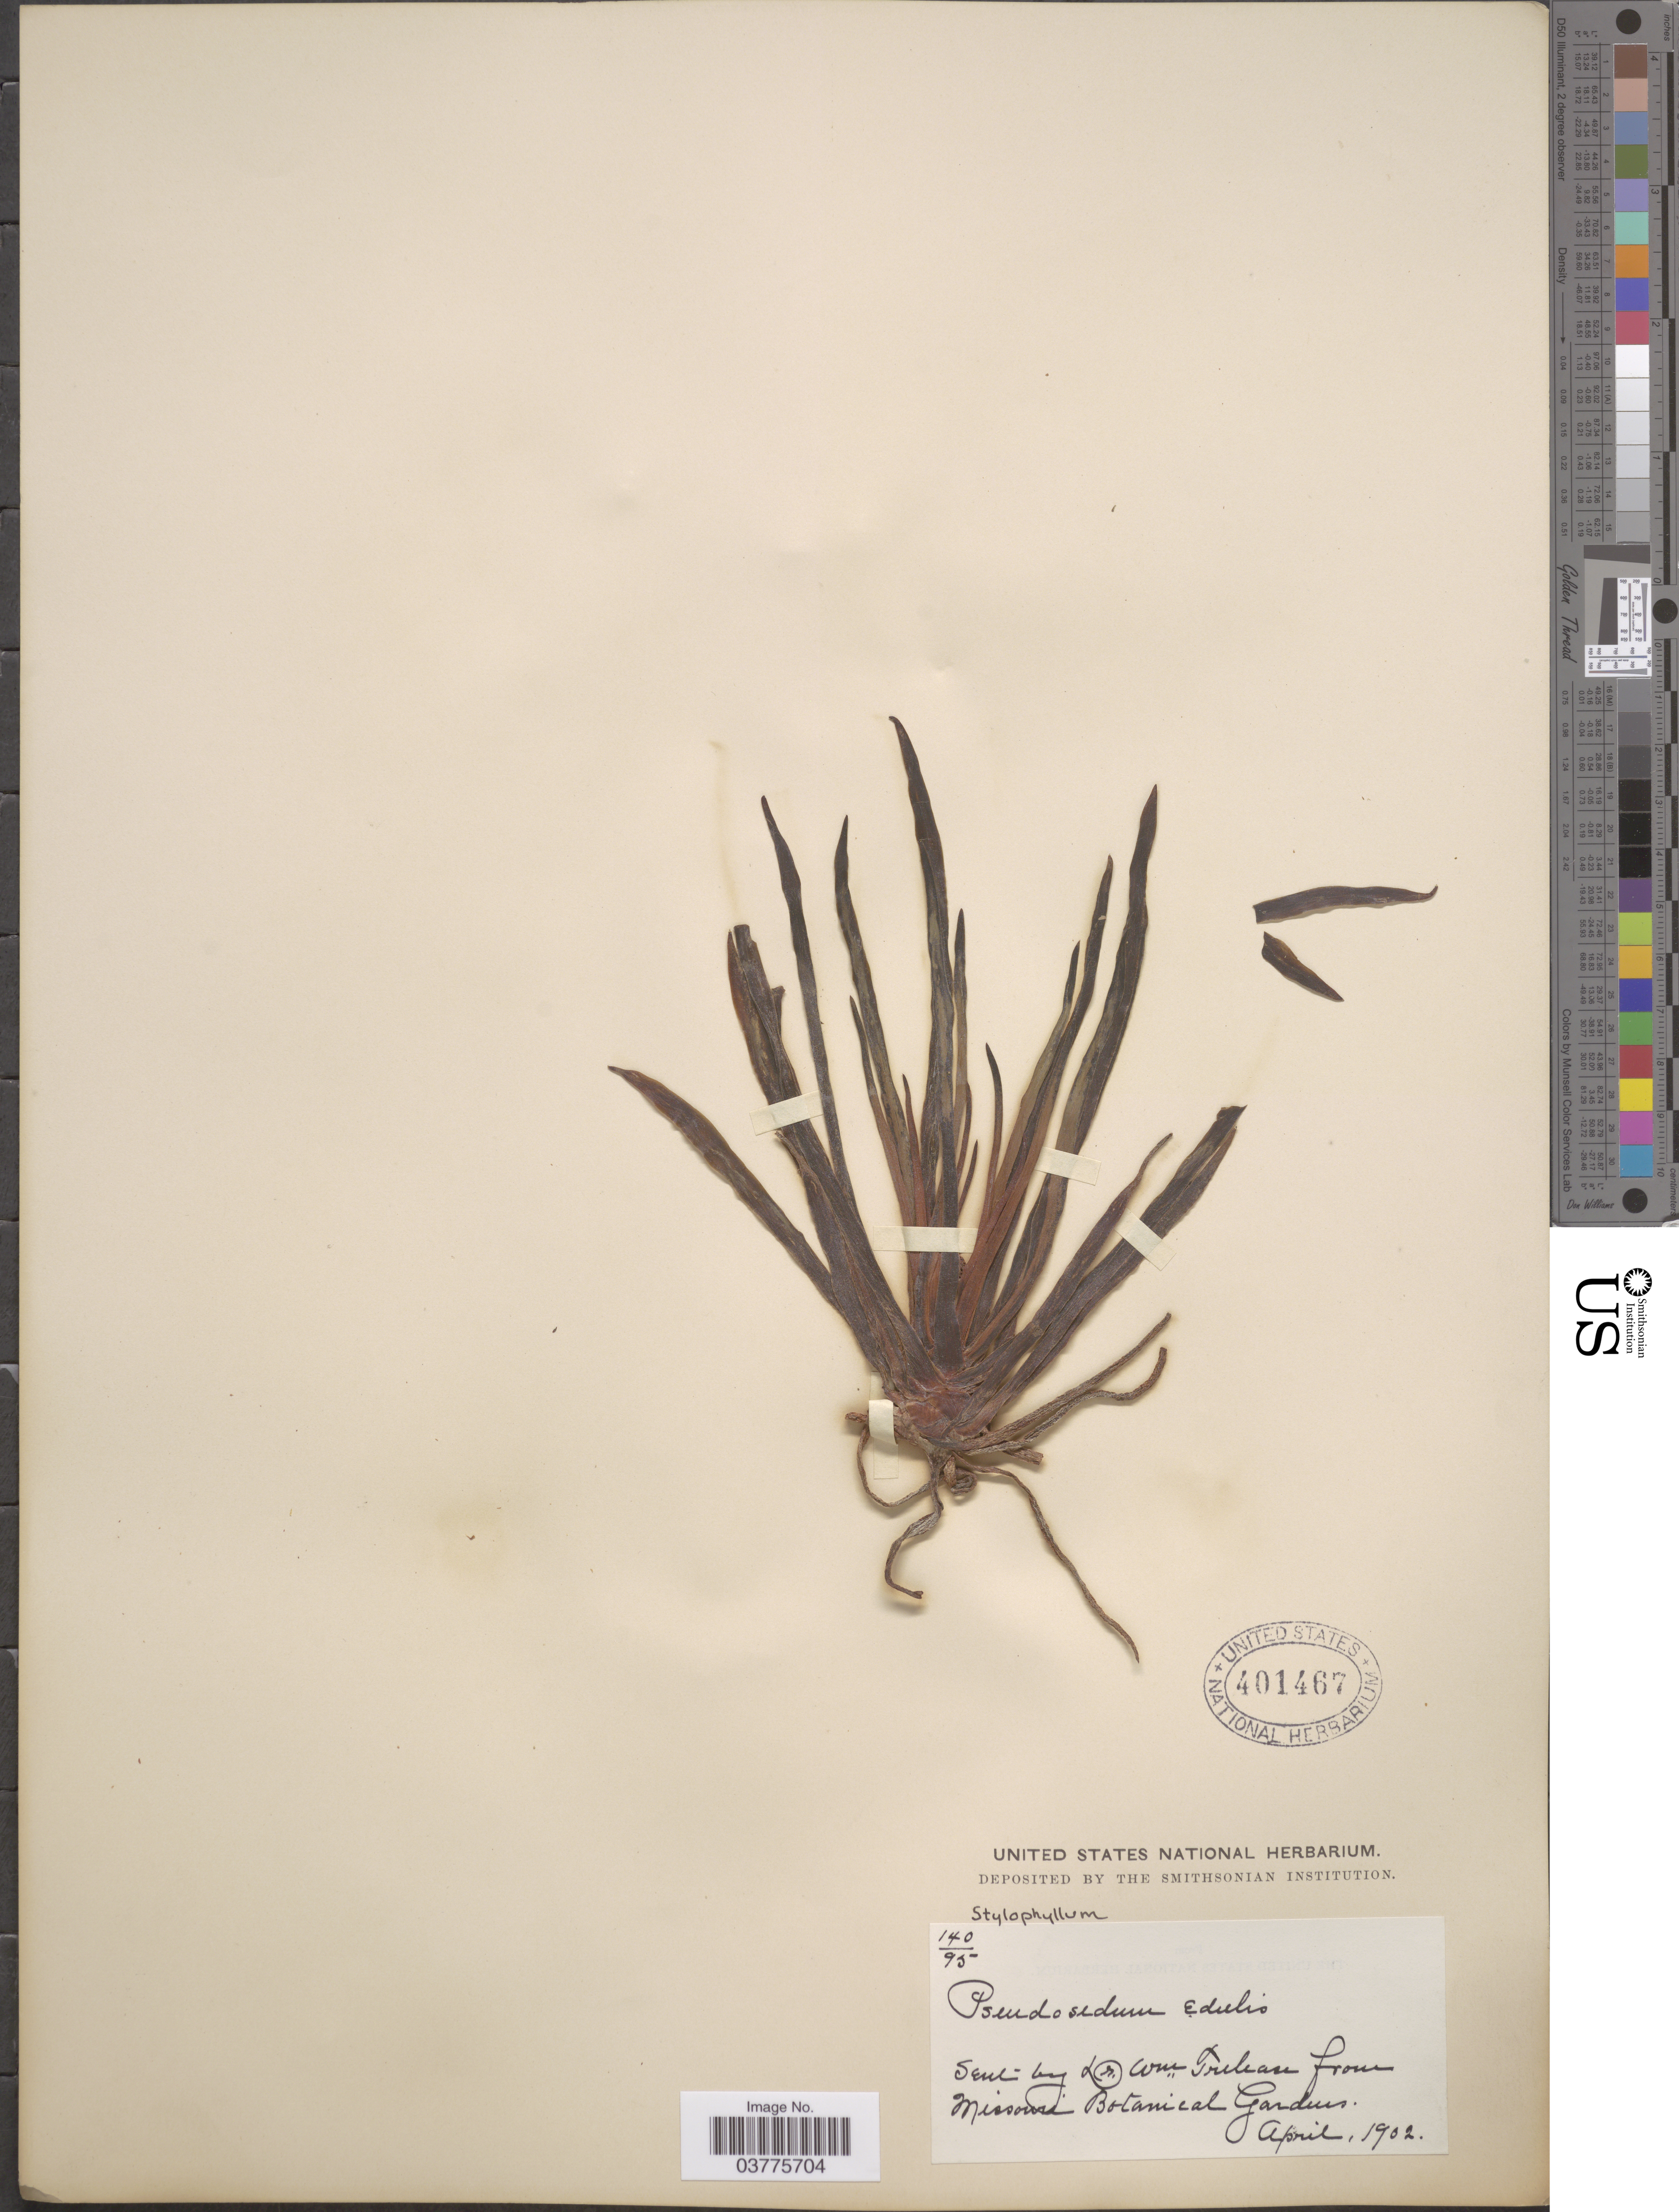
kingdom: Plantae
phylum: Tracheophyta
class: Magnoliopsida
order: Saxifragales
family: Crassulaceae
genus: Dudleya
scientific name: Dudleya edulis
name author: (Nutt.) Moran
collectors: W. Trelease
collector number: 140/95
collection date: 1902-04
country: United States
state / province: Missouri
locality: Missouri Botanical Garden.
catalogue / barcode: US 401467